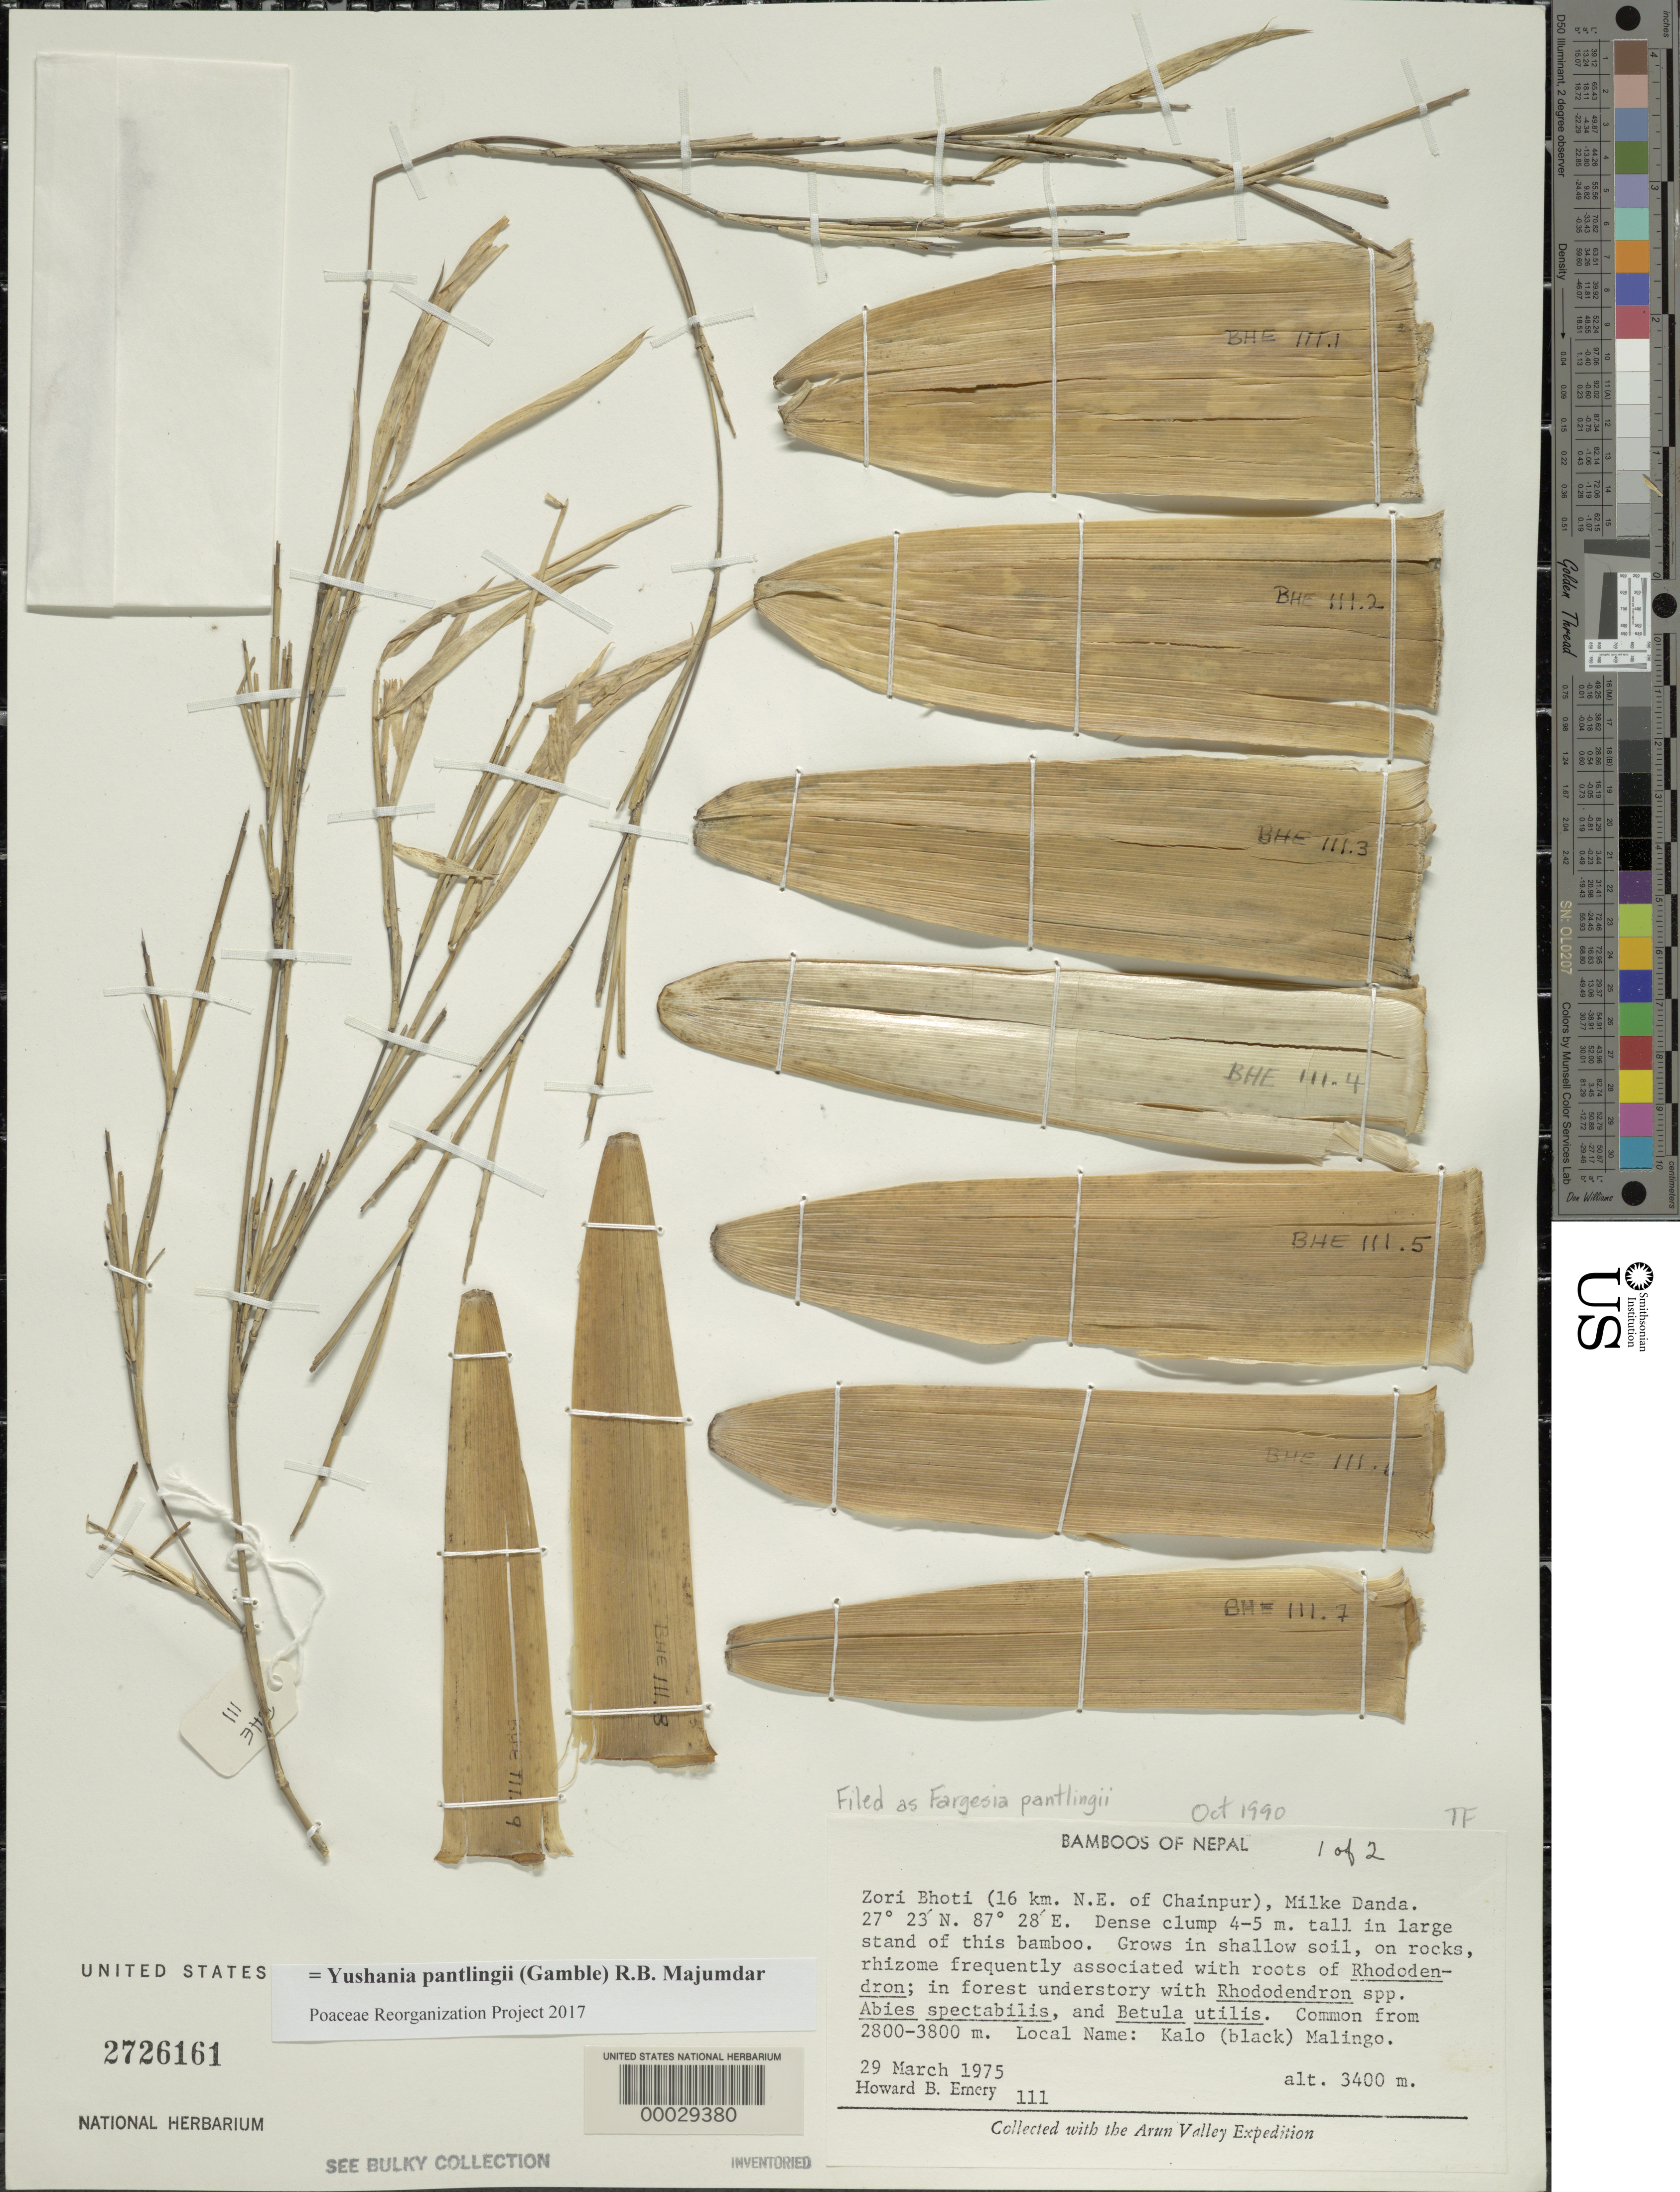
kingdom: Plantae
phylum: Tracheophyta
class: Liliopsida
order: Poales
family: Poaceae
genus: Yushania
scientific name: Yushania pantlingii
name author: (Gamble) R.B. Majumdar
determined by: Poaceae Reorganization Project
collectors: H. B. Emery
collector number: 111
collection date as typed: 29 Mar 1975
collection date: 1975-03-29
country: Nepal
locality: Milke danda, zori bhoti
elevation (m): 3400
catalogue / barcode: US 2726161